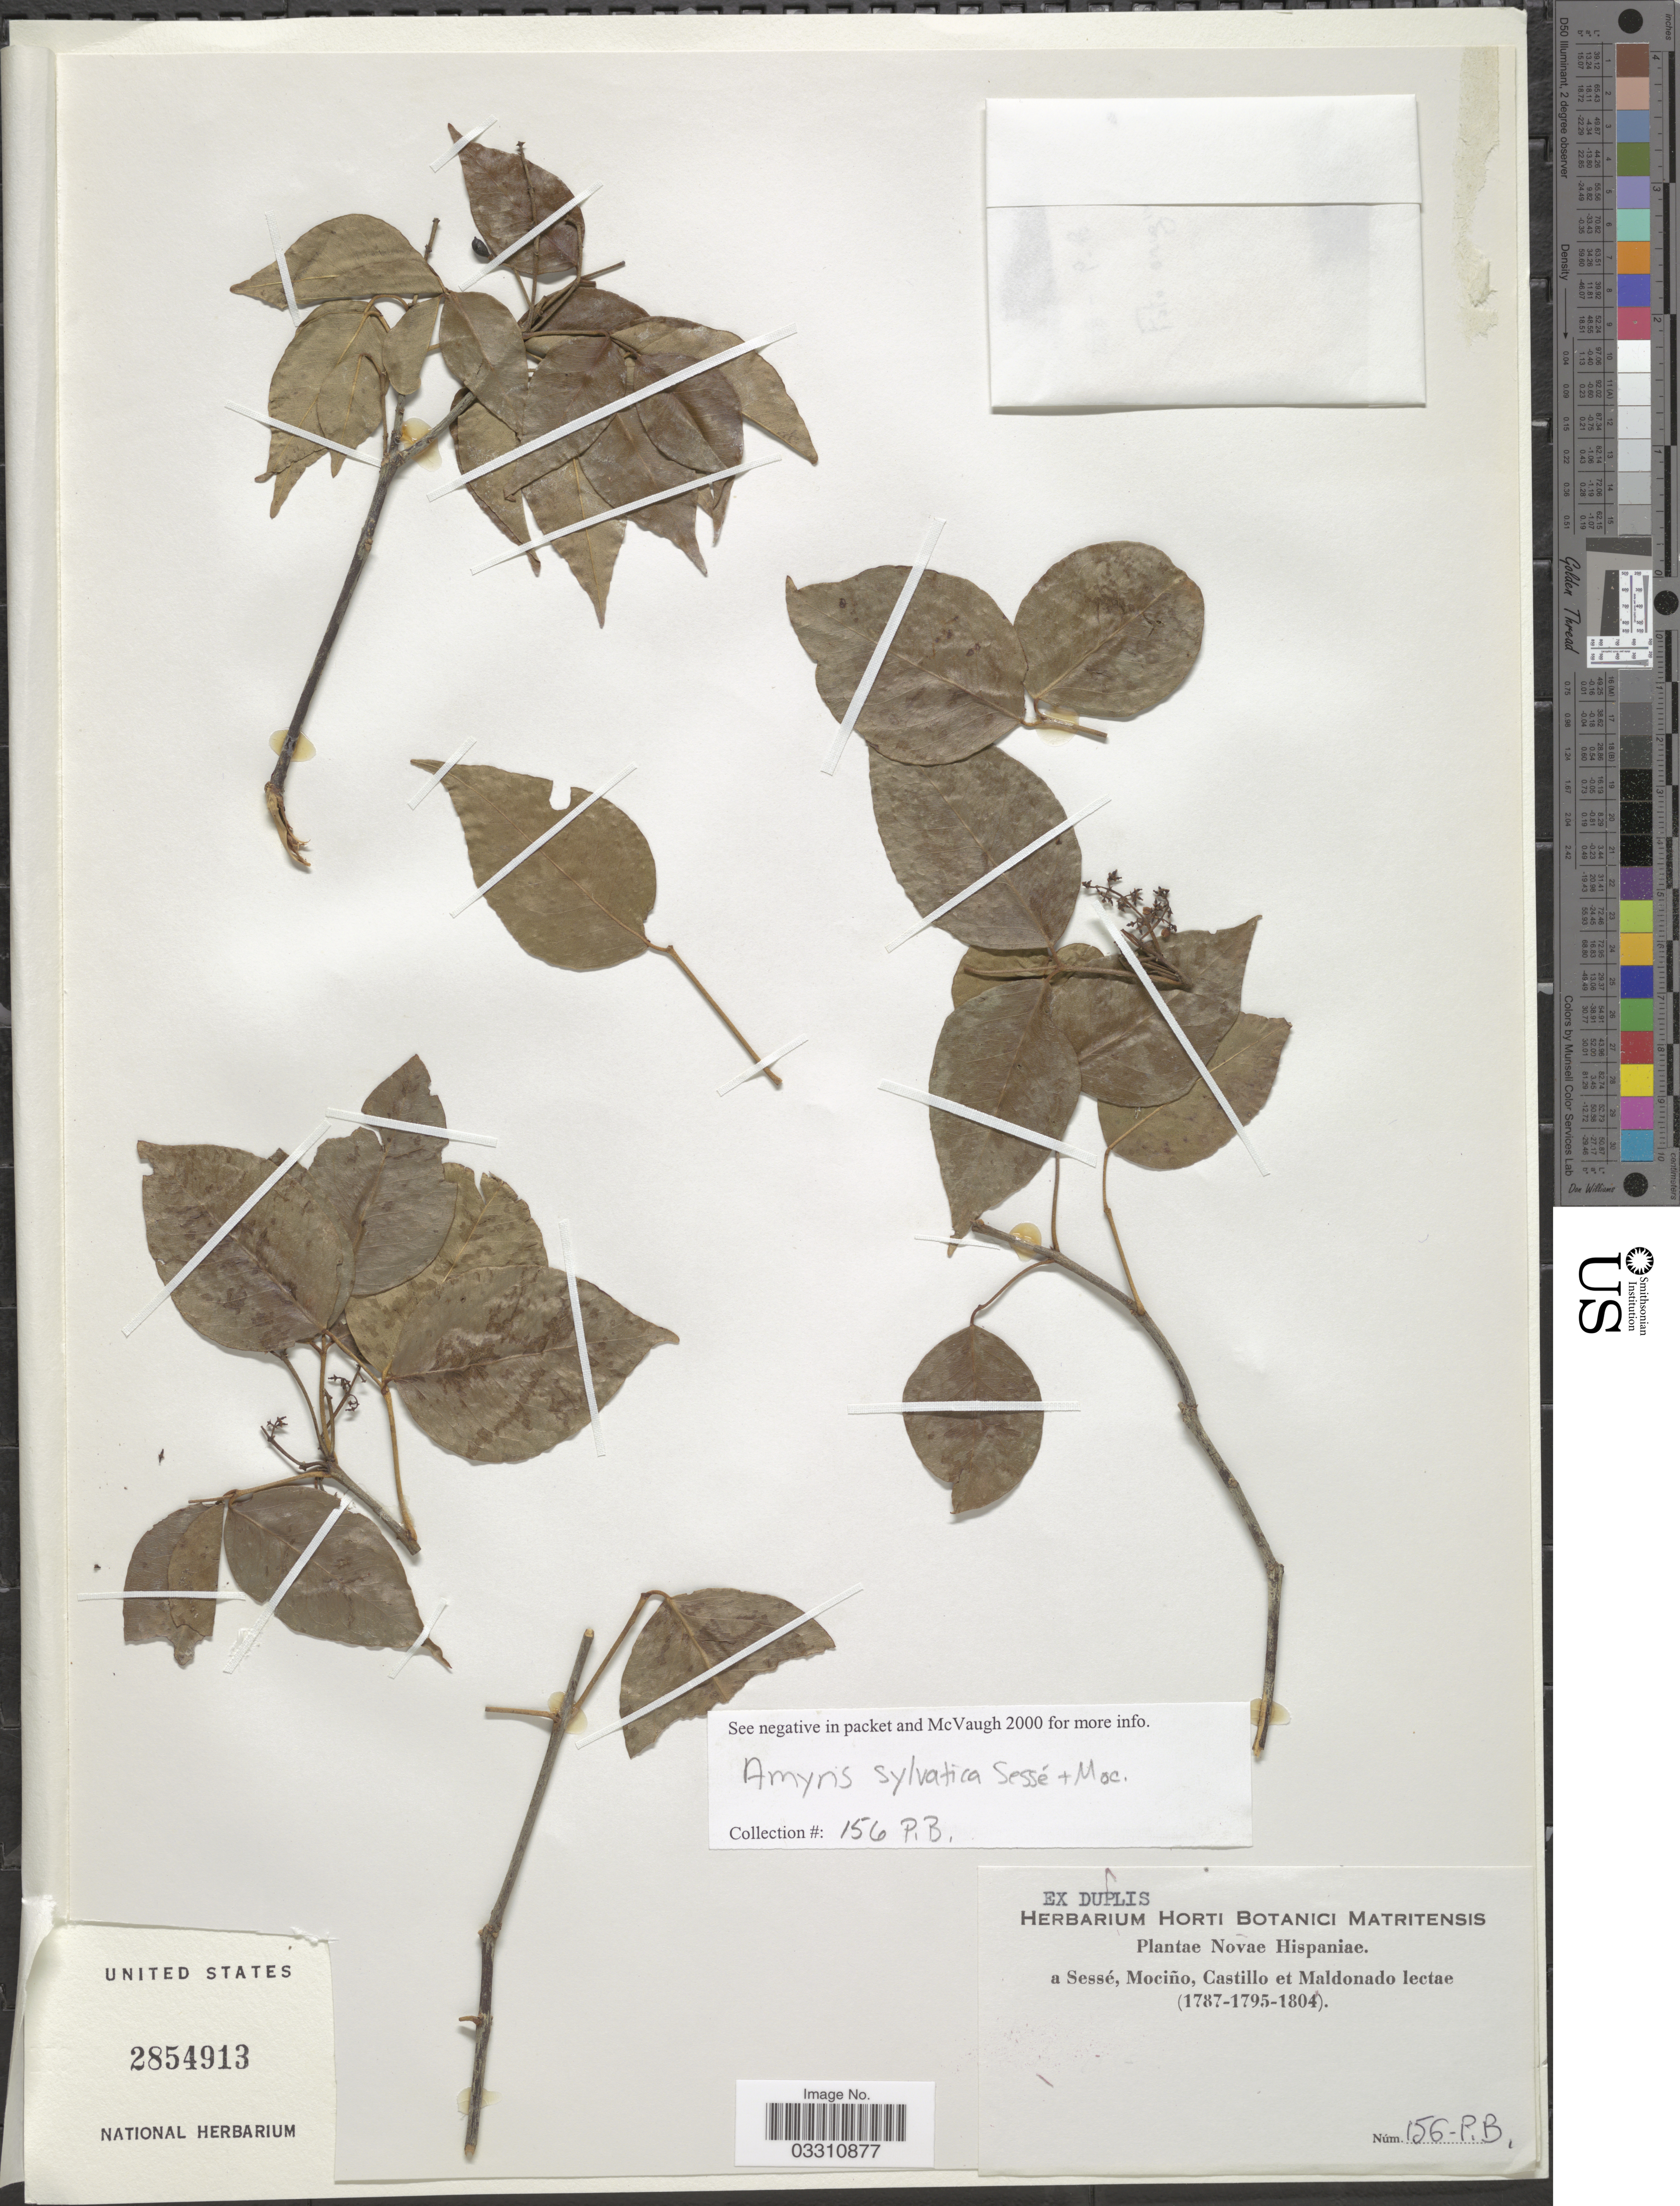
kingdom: Plantae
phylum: Tracheophyta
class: Magnoliopsida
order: Sapindales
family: Rutaceae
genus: Amyris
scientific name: Amyris elemifera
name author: L.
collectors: Sessé, --, Mociño, Castillo, -- & Maldonado, --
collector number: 156-PB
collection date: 1787/1804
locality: Novae Hispaniae.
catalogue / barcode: US 2854913